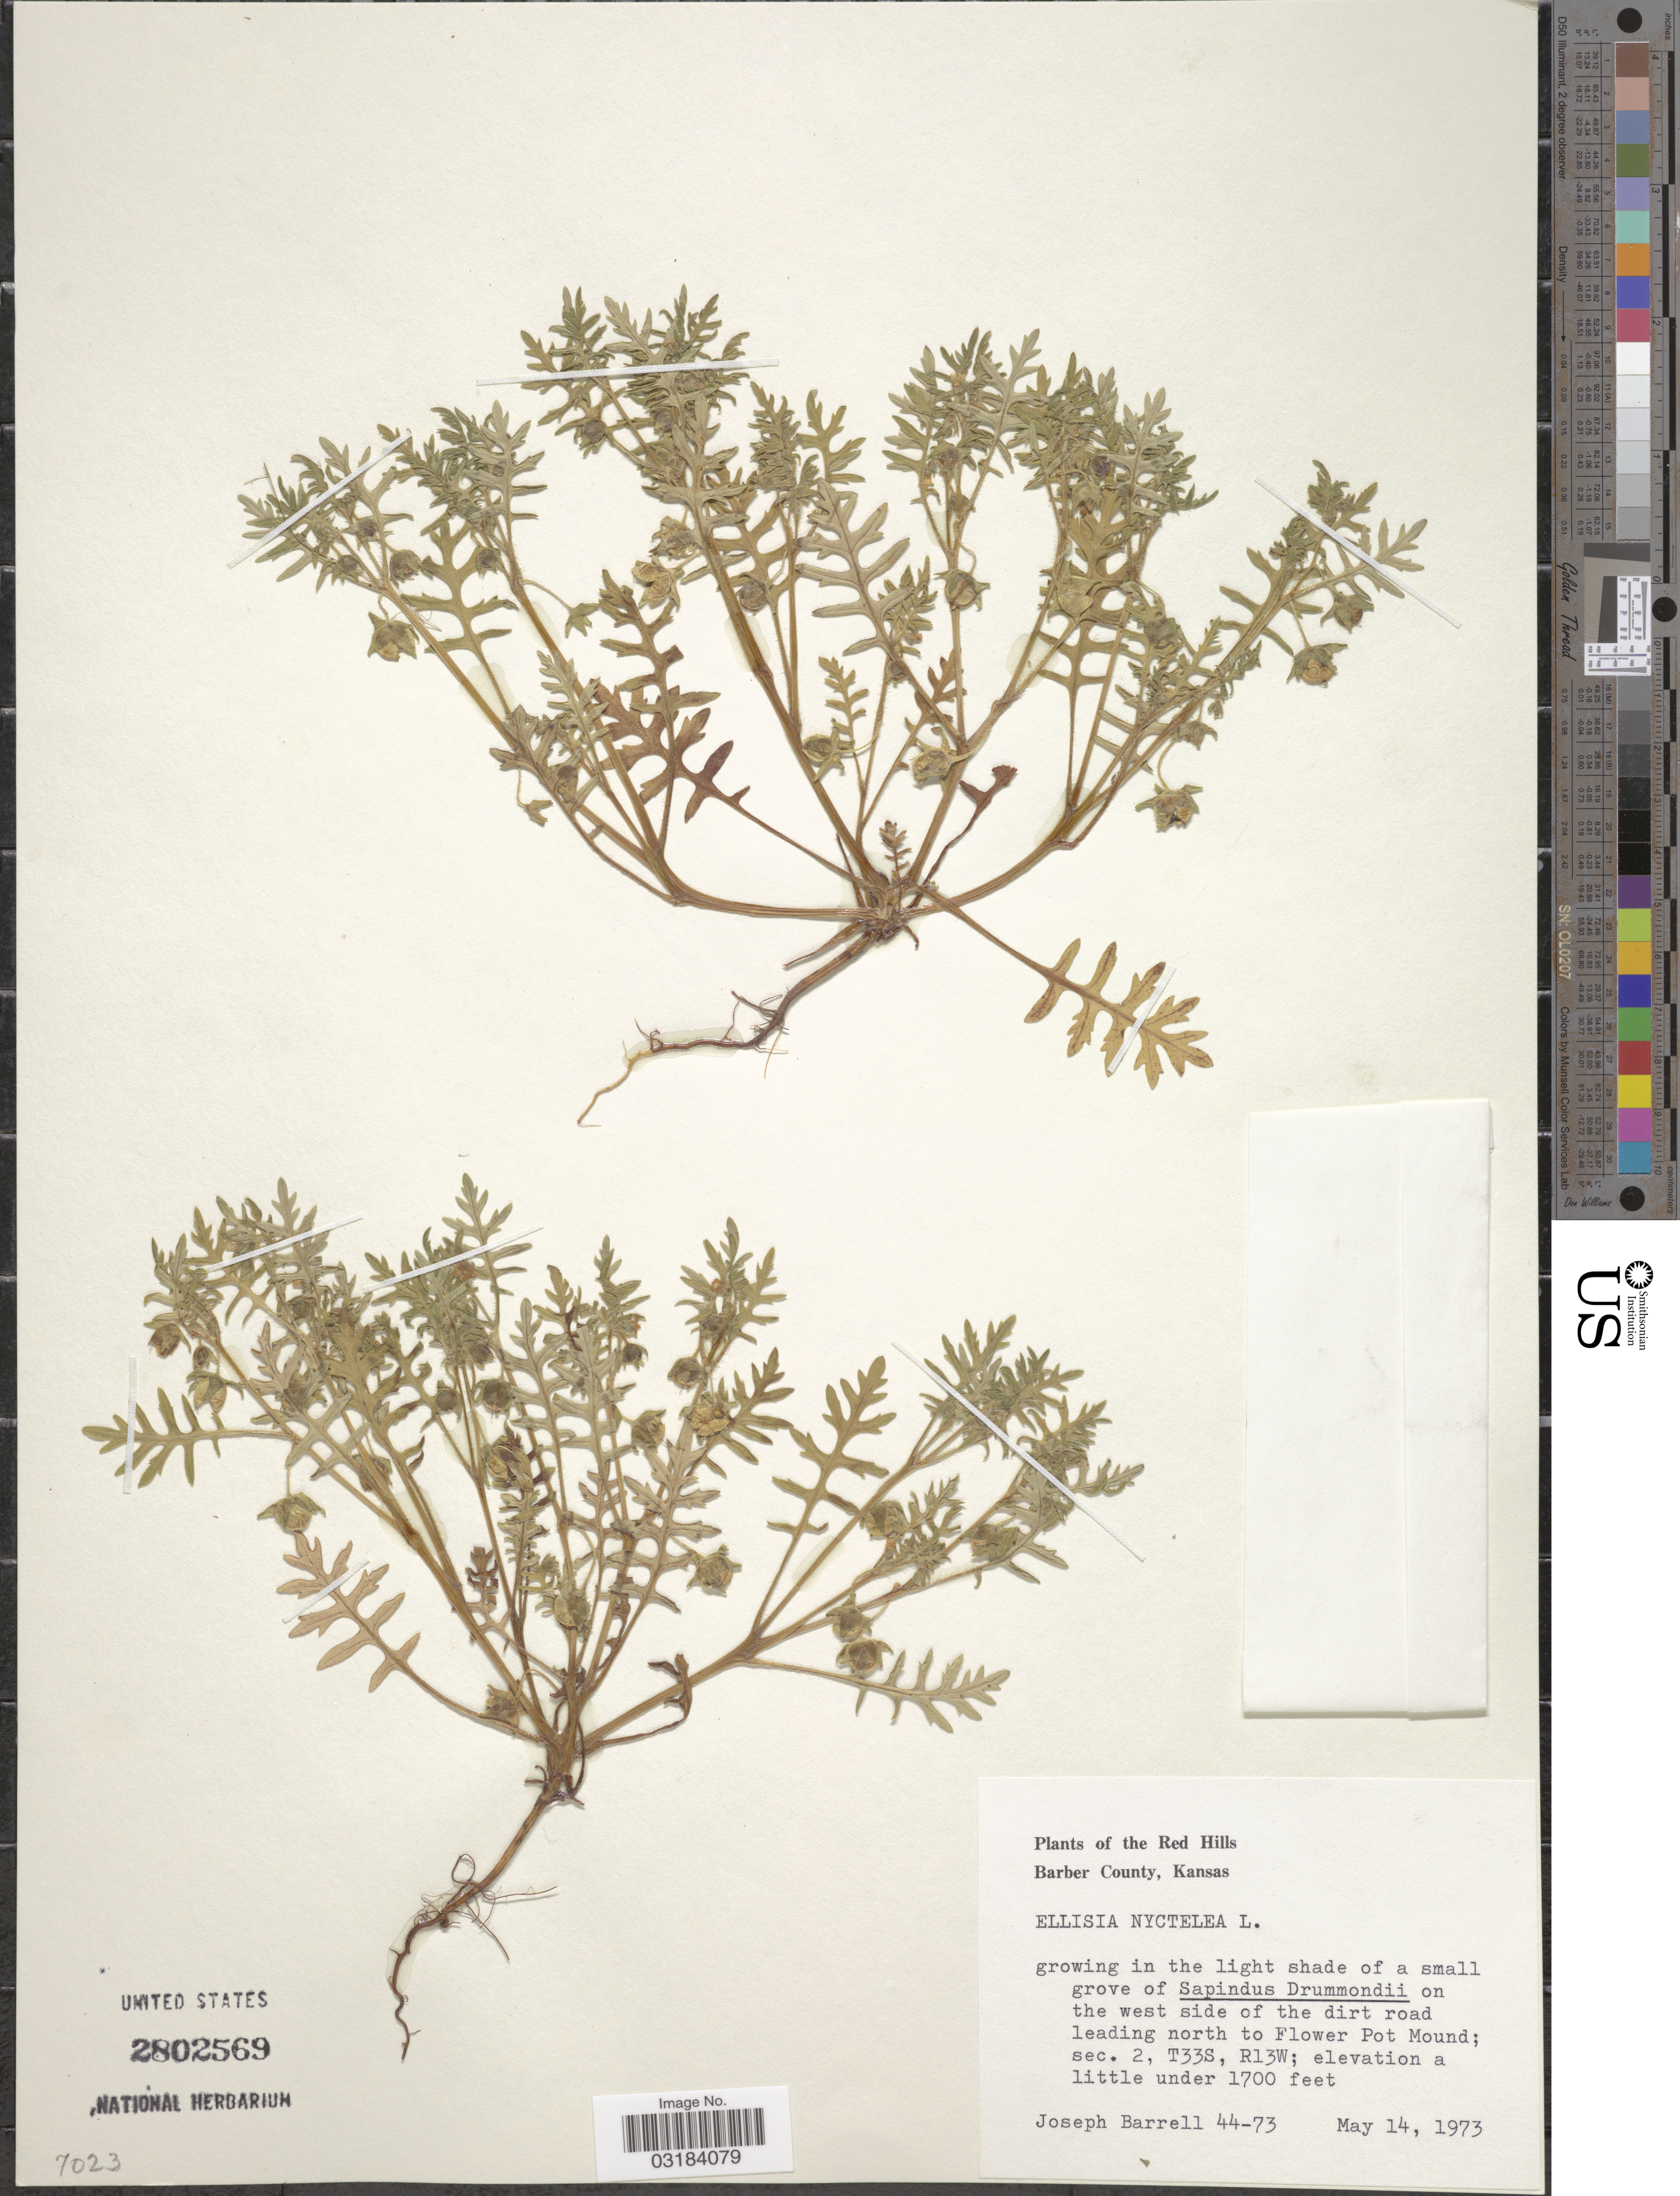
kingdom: Plantae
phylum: Tracheophyta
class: Magnoliopsida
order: Boraginales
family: Hydrophyllaceae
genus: Ellisia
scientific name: Ellisia nyctelea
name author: L.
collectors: J. Barrell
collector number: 44-73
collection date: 1973-05-14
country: United States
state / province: Kansas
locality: Red Hills. Barber County. On the west side of the dirt road leading north to Flower Pot Mound; sec. 2, T33S, R13W.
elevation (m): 518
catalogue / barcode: US 2802569